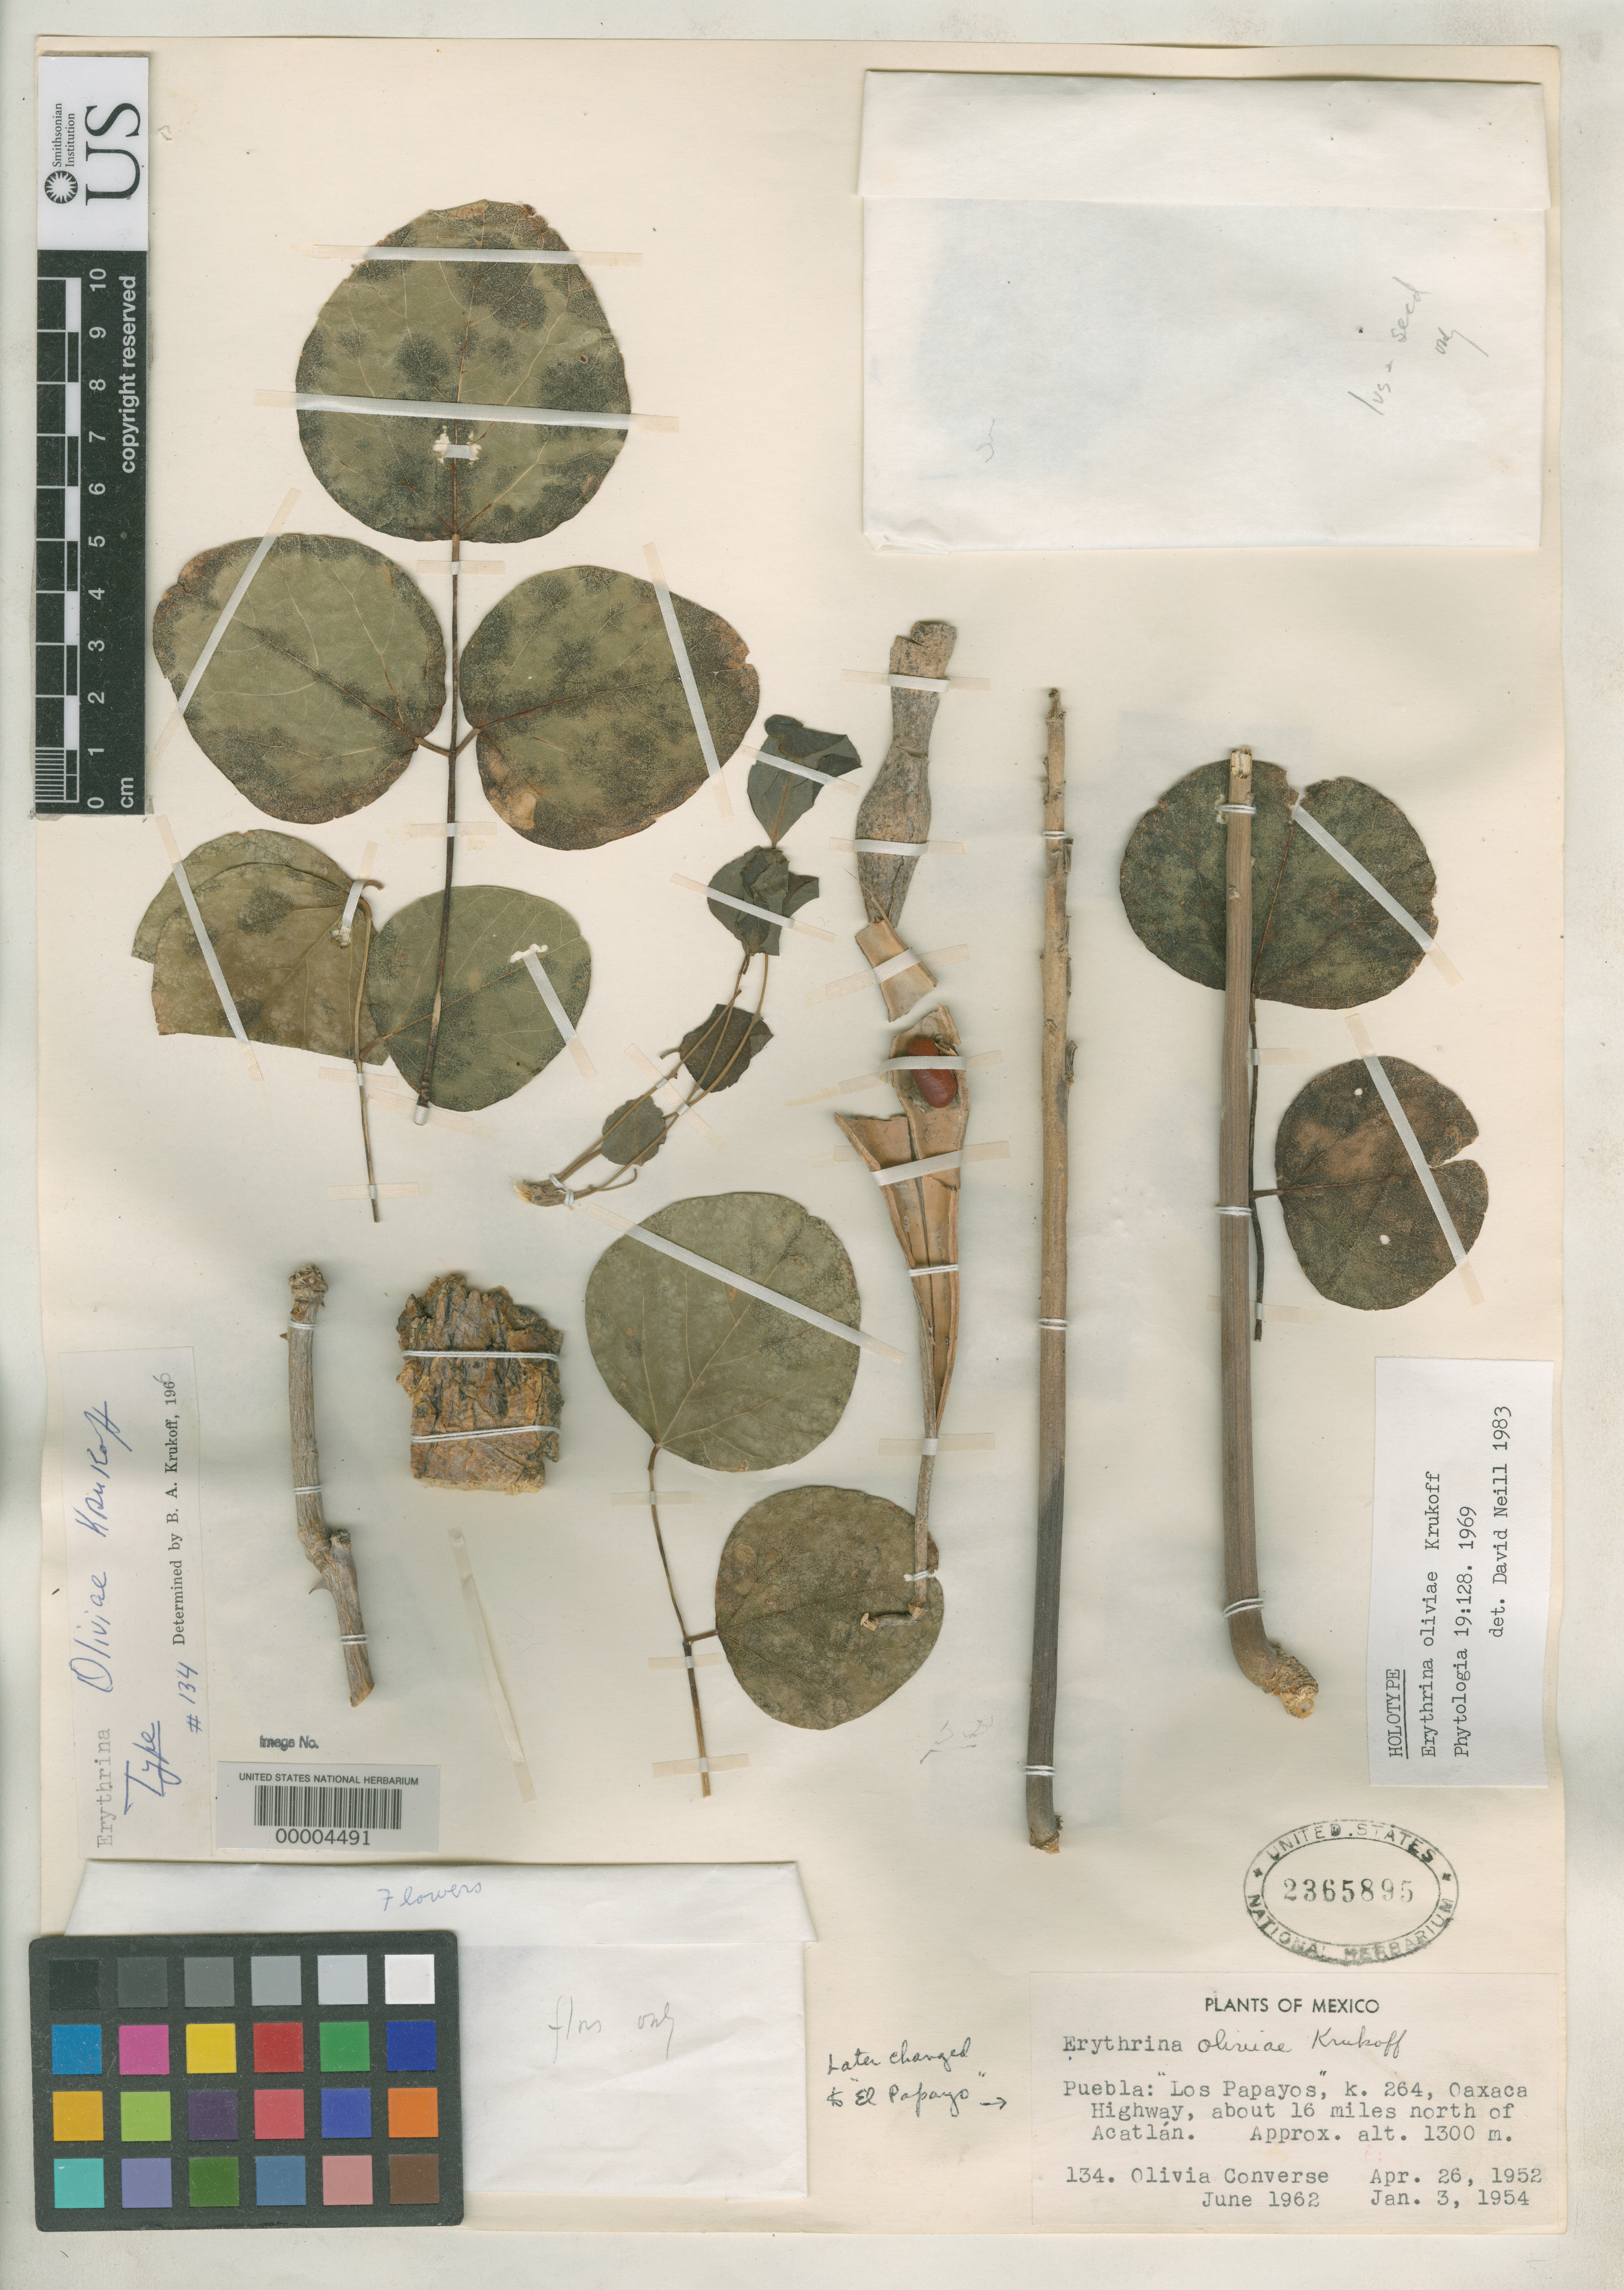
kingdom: Plantae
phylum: Tracheophyta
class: Magnoliopsida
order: Fabales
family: Fabaceae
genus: Erythrina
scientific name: Erythrina oliviae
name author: Krukoff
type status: Type Collection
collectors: O. Converse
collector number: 134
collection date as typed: Apr. 26, 1952; June 1962; Jan. 3, 1954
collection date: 1952-04-26,1954-01-03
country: Mexico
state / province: Puebla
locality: Los Papayos, km 264, Oazaca Highway, ca. 16 mi N of Acatlan.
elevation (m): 1300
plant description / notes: Annotated by D. Neill (1983) as "Holotype". Although annotated (1966) and cited (1969) by Krukoff as "Type", this US sheet cannot be a holotype as it includes collections made on multiple dates, all of which are cited in protologue: 26 Apr 1952, Jun 1962, 3 Jan 1954.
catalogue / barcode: US 2365895